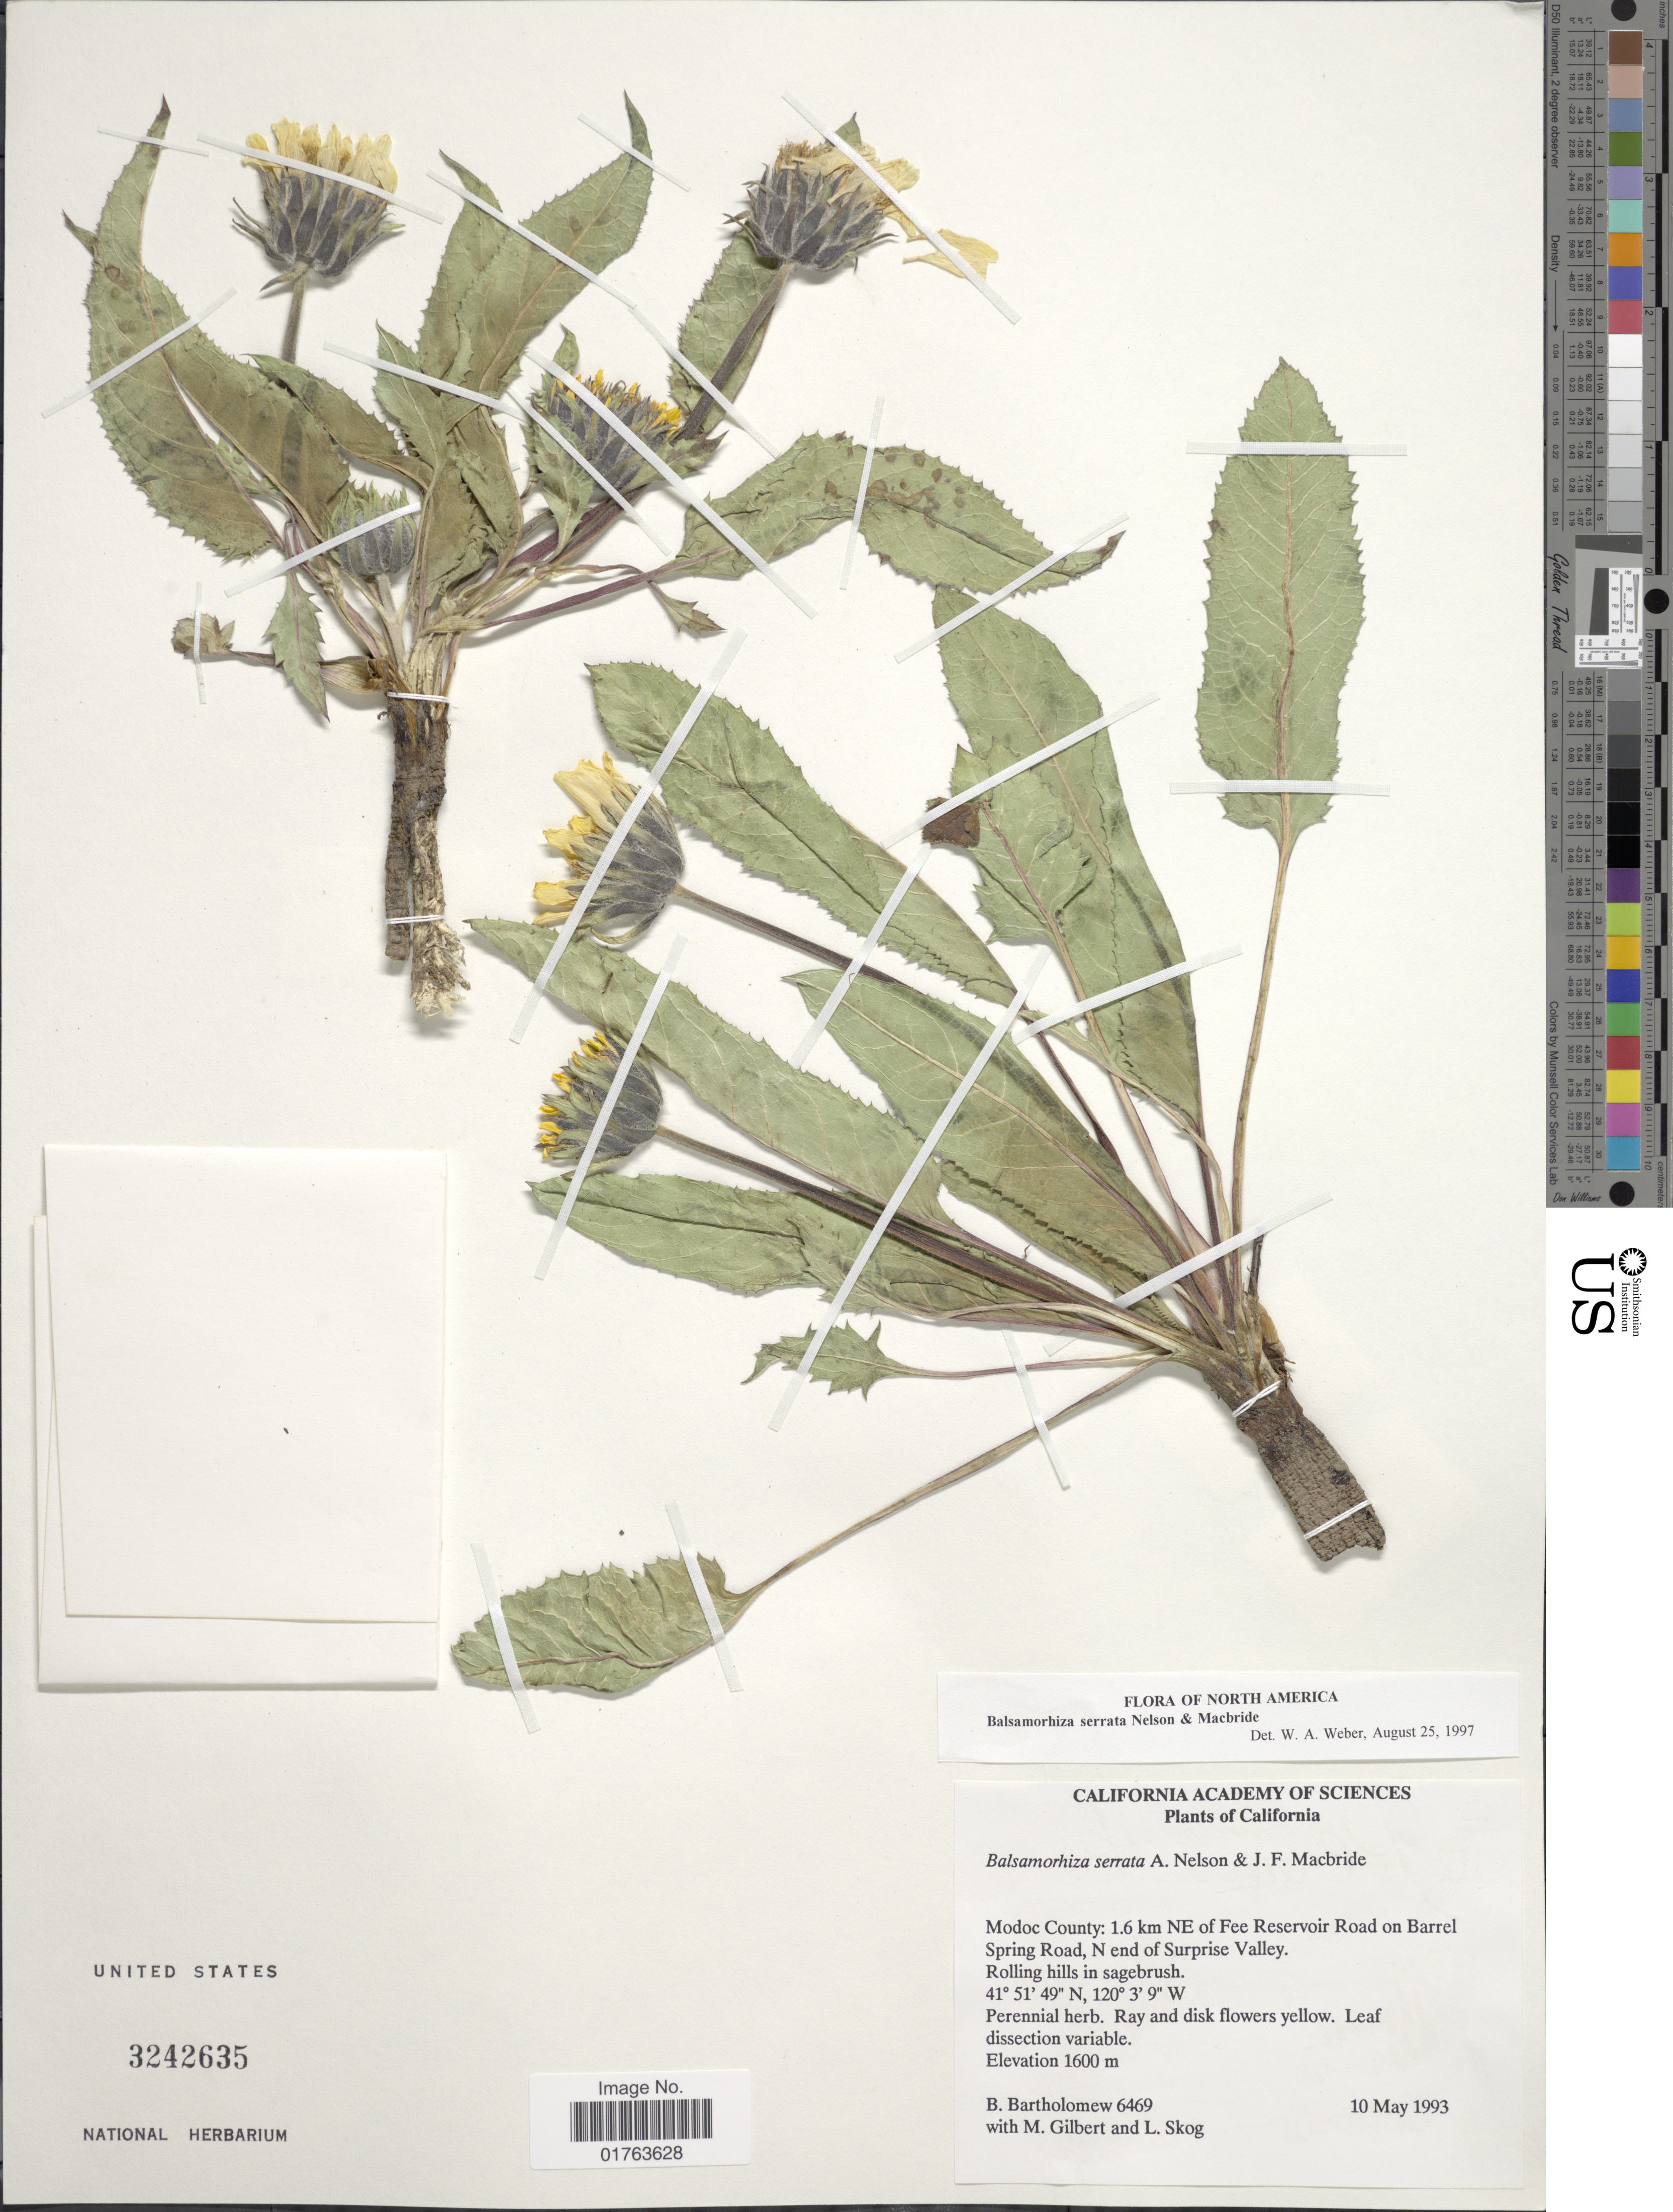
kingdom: Plantae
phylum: Tracheophyta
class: Magnoliopsida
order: Asterales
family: Asteraceae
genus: Balsamorhiza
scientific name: Balsamorhiza serrata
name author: A. Nelson & J.F. Macbr.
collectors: B. Bartholomew, M. Gilbert & L. E. Skog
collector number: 6469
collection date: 1993-05-10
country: United States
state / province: California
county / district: Modoc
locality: Modoc County: 1.6 km NE of Fee Reservoir Road on Barrel Spring Road, N end of Surprise Valley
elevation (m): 1600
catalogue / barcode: US 3242635